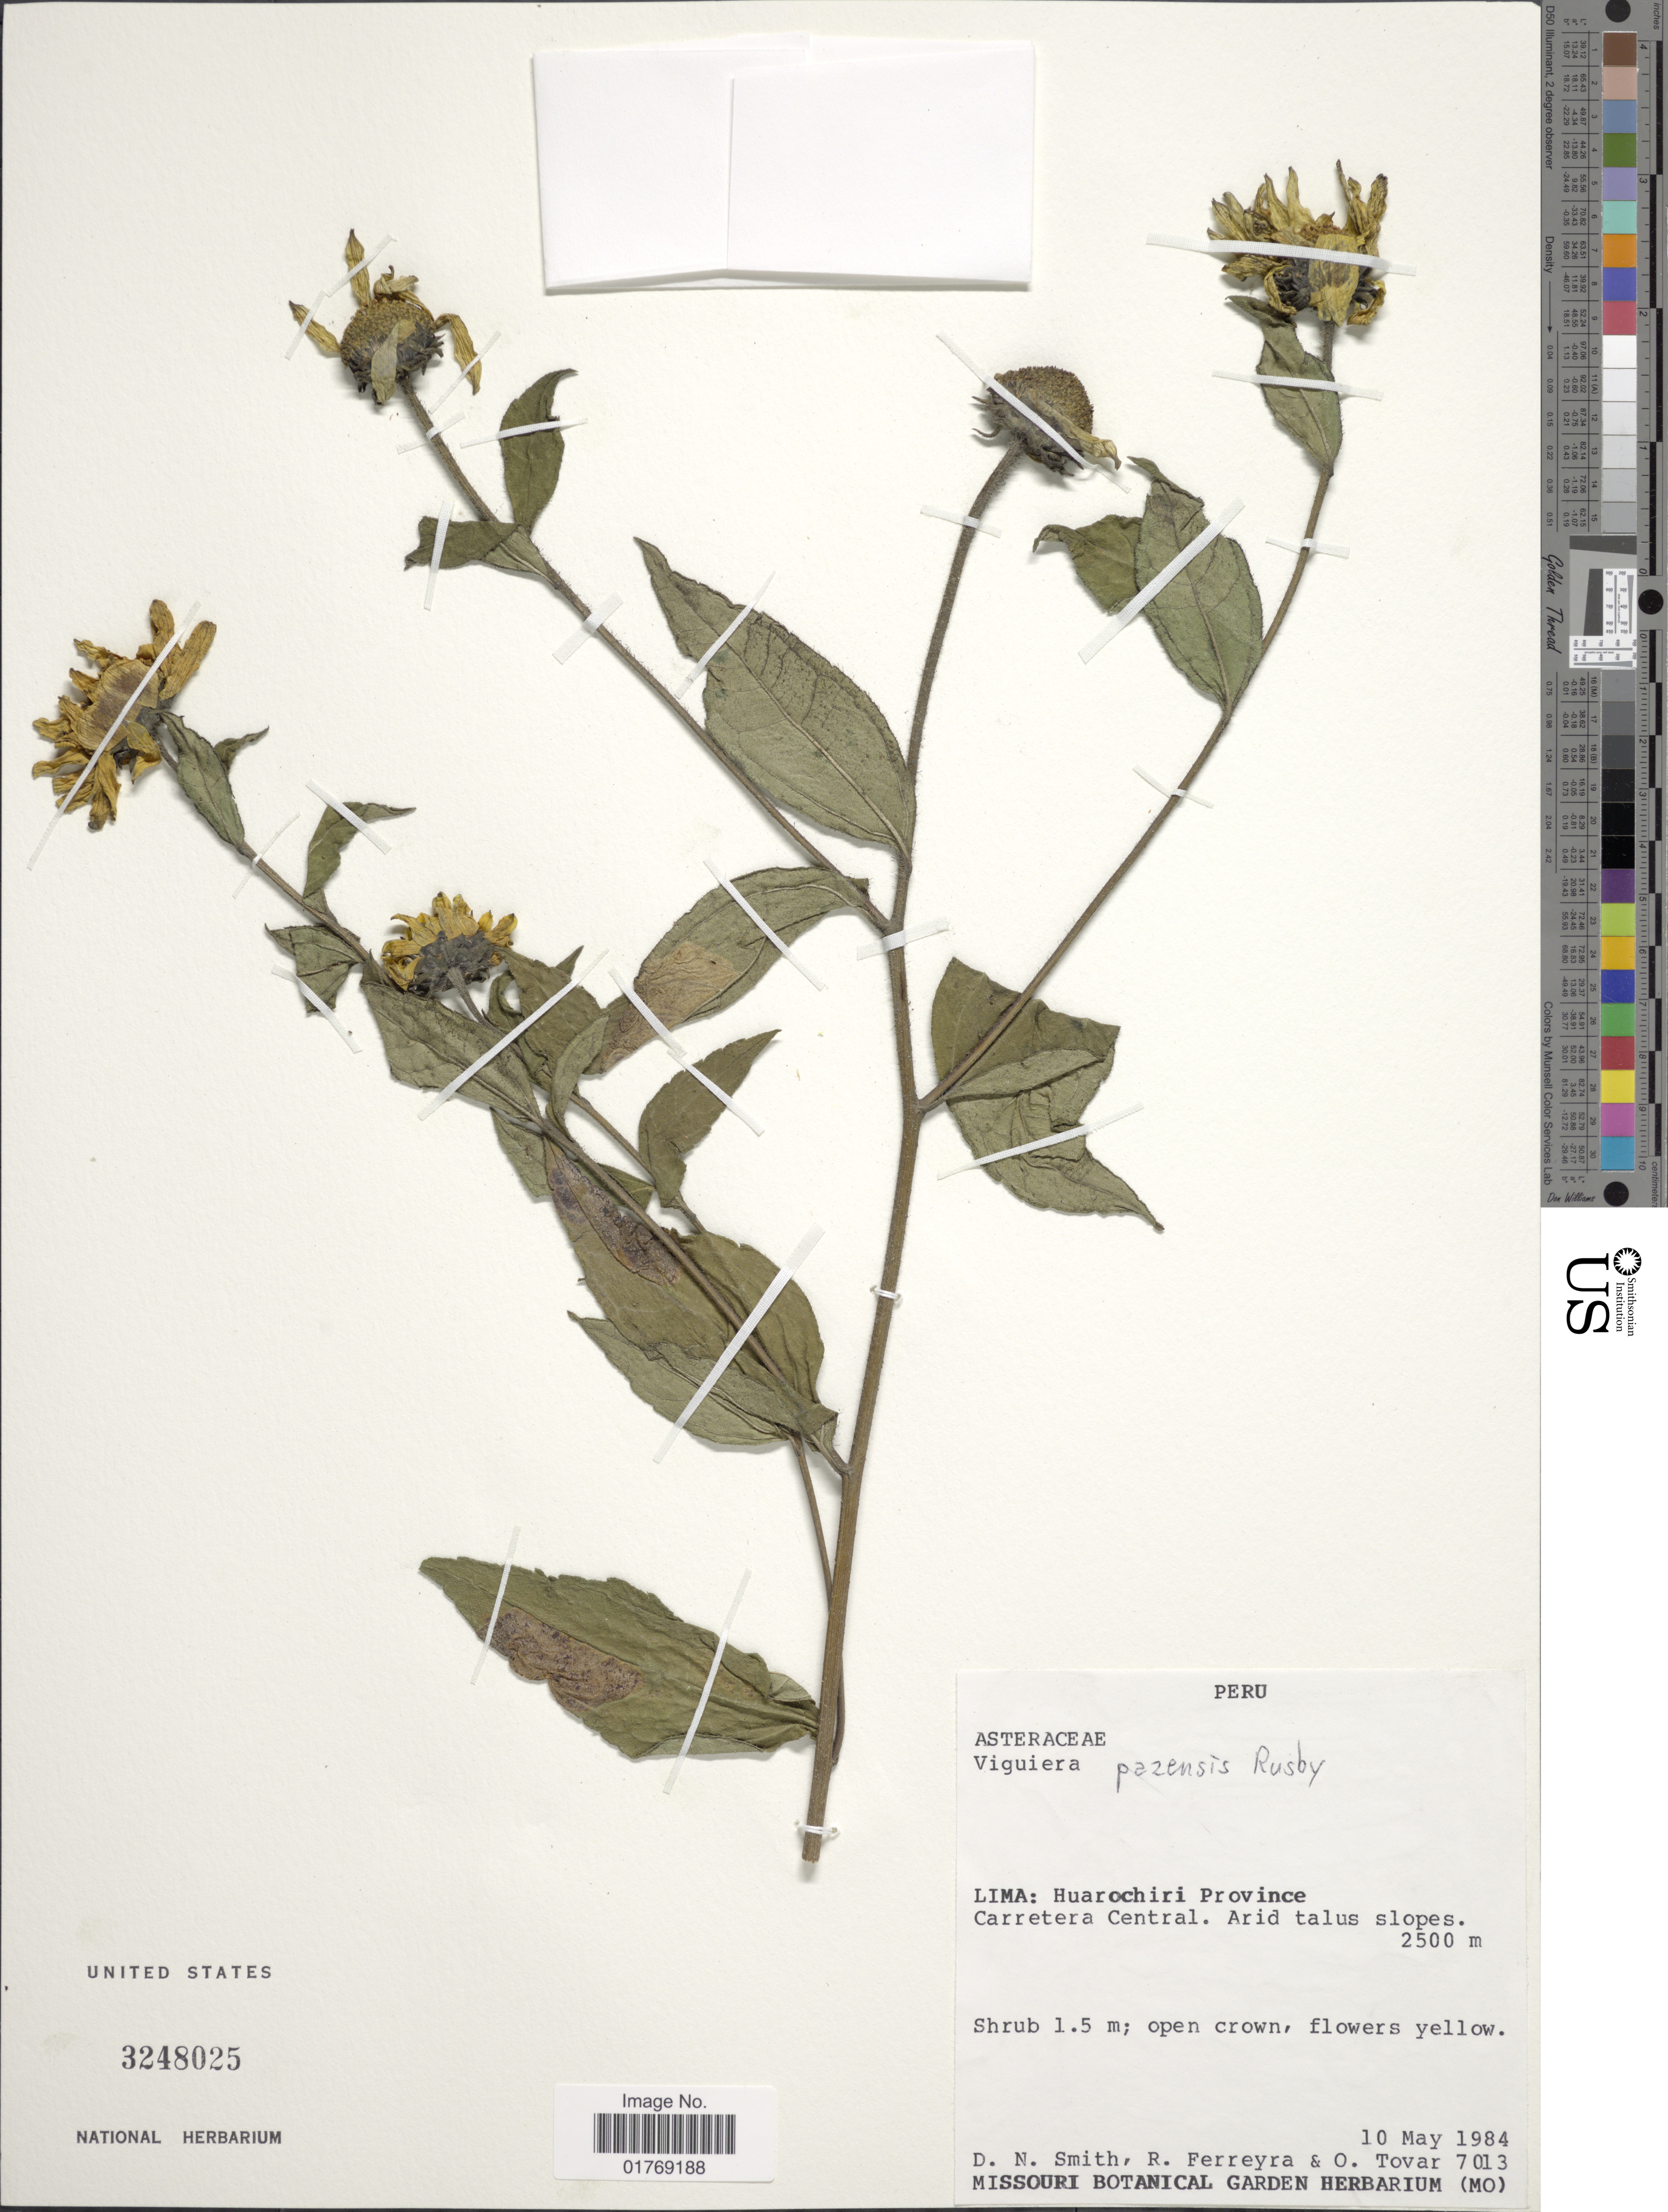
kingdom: Plantae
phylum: Tracheophyta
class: Magnoliopsida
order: Asterales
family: Asteraceae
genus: Viguiera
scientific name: Viguiera sp.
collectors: D. Smith, R. A. Ferreyra & Ó. Tovar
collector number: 7013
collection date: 1984-05-10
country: Peru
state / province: Lima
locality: Lima: Huarochiri Province. Carretera Central. Arid talus slopes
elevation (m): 2500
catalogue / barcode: US 3248025